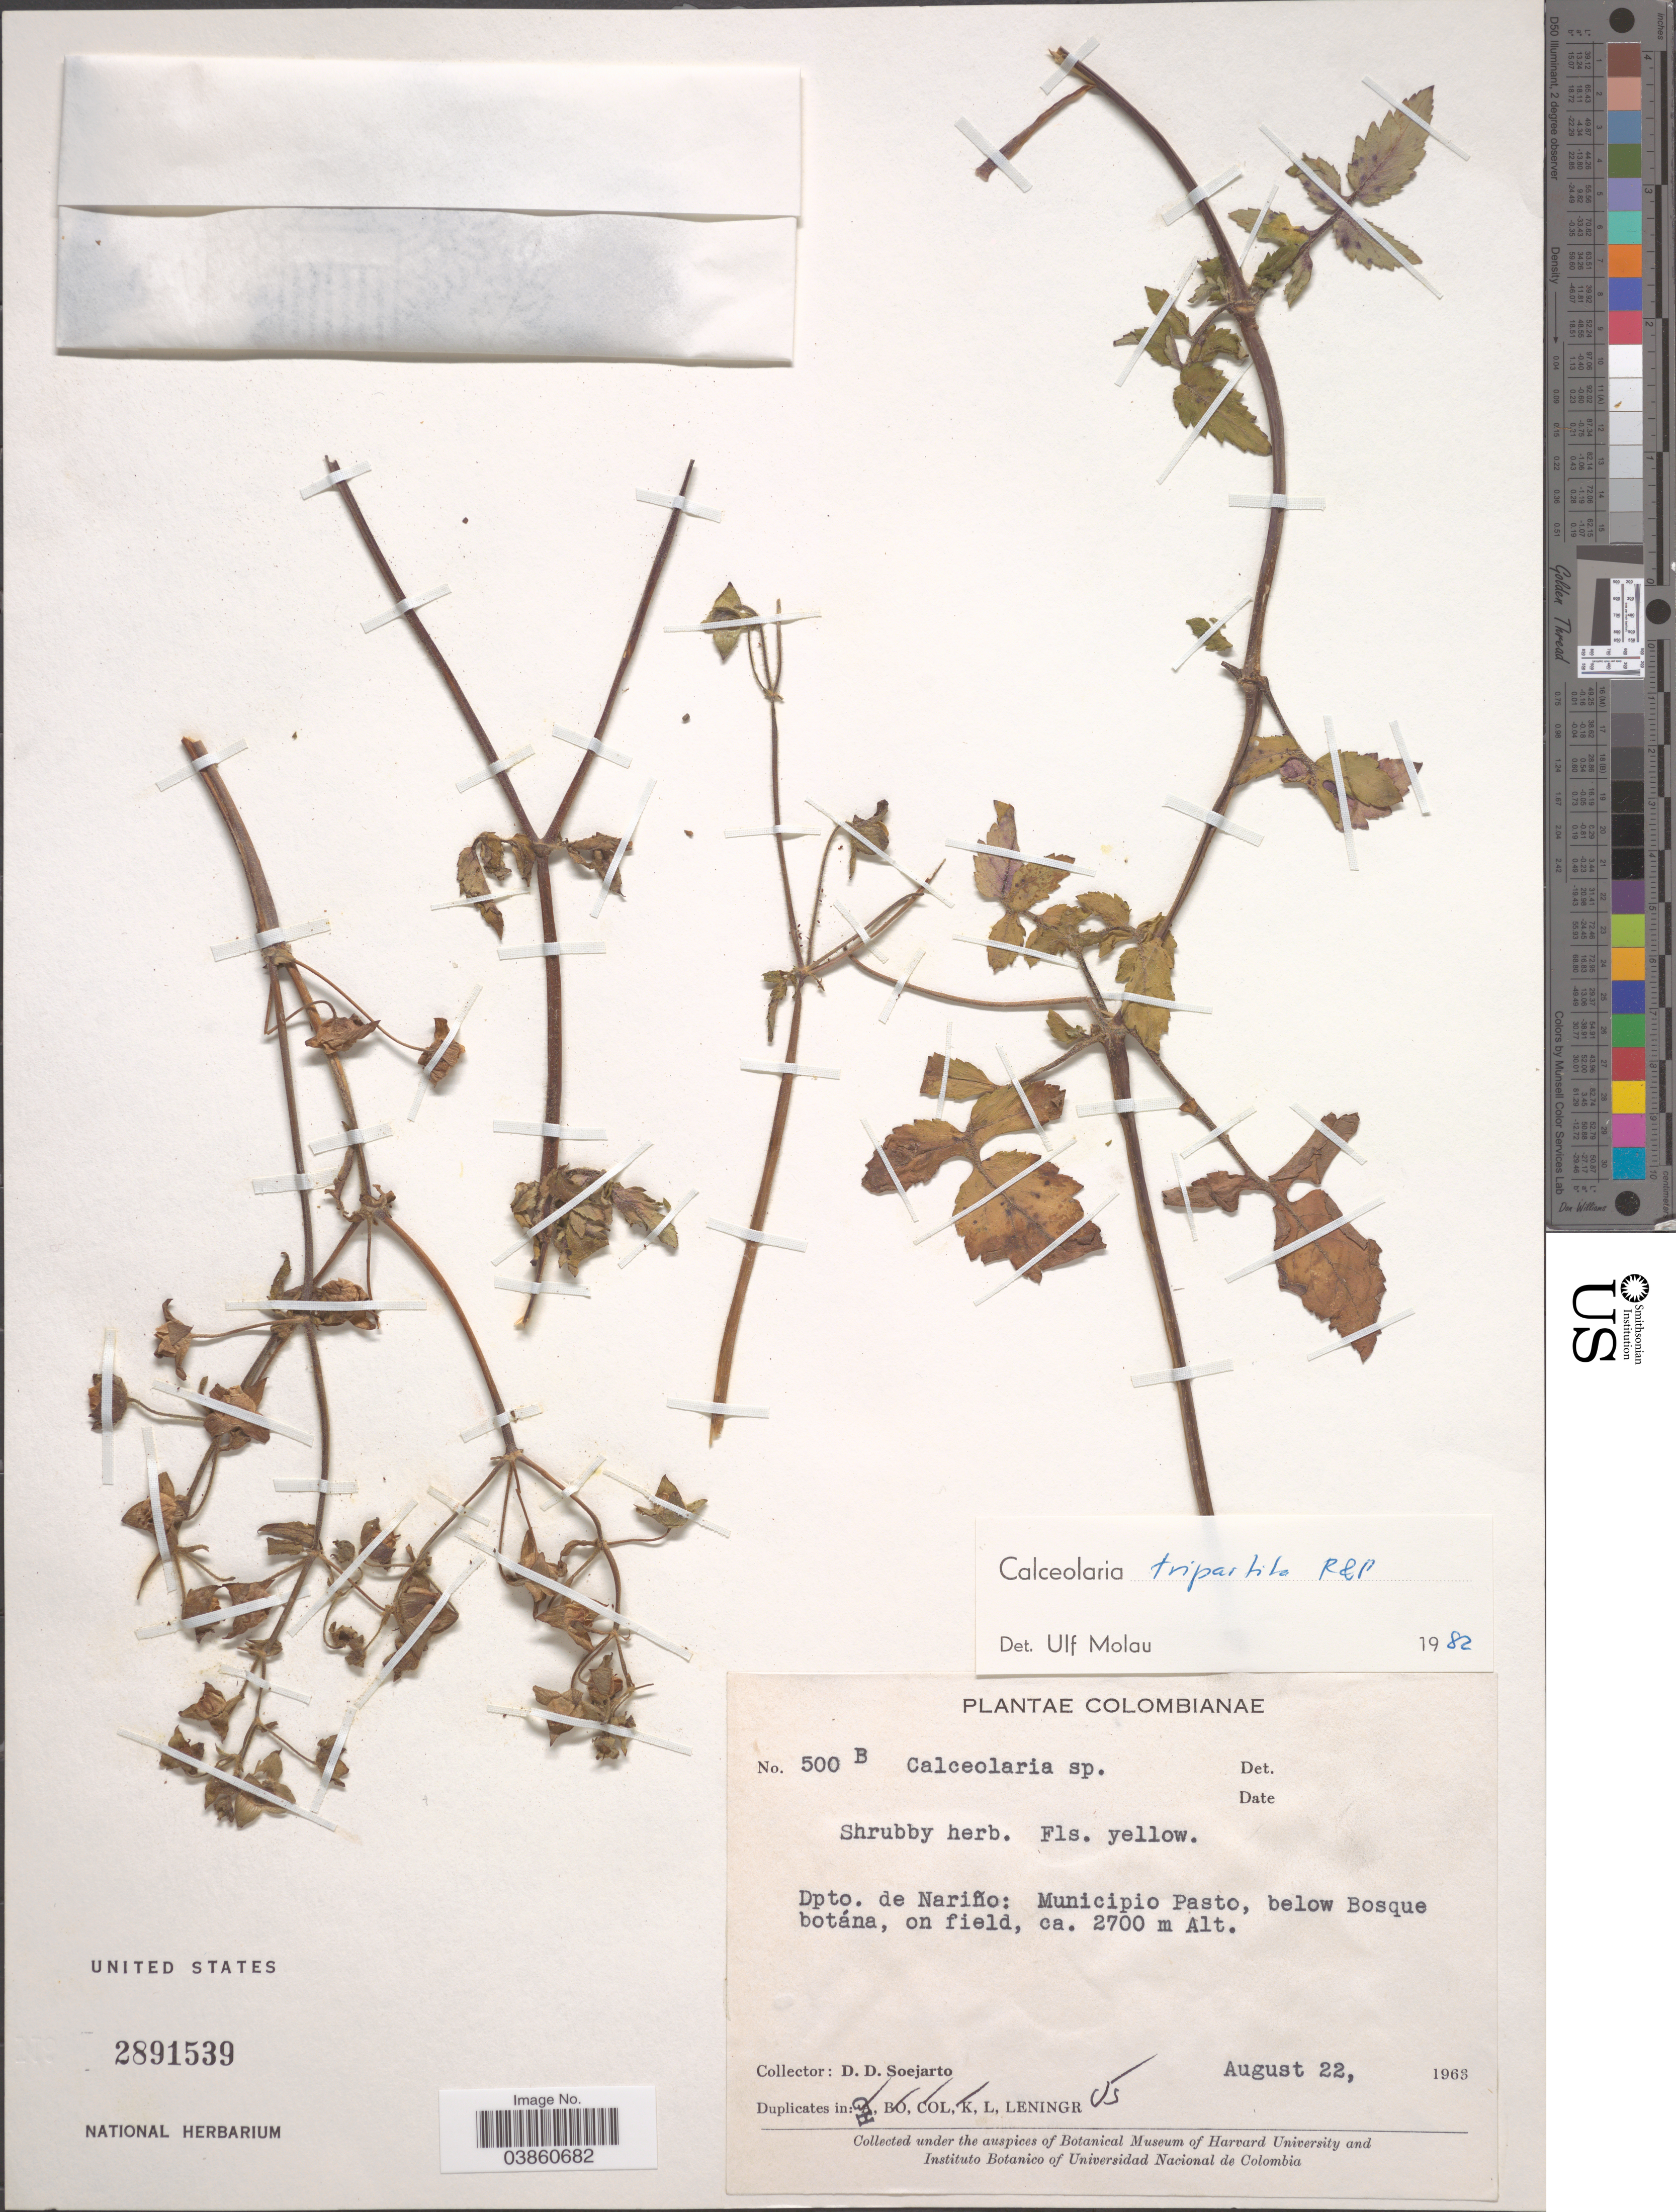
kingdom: Plantae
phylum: Tracheophyta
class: Magnoliopsida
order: Lamiales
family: Calceolariaceae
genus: Calceolaria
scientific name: Calceolaria tripartita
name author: Ruiz & Pav.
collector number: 500B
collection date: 1963-08-22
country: Colombia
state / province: Nariño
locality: Dpto. de Nariño: Municipio Pasto, below Bosque botána, on field.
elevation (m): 2700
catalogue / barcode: US 2891539